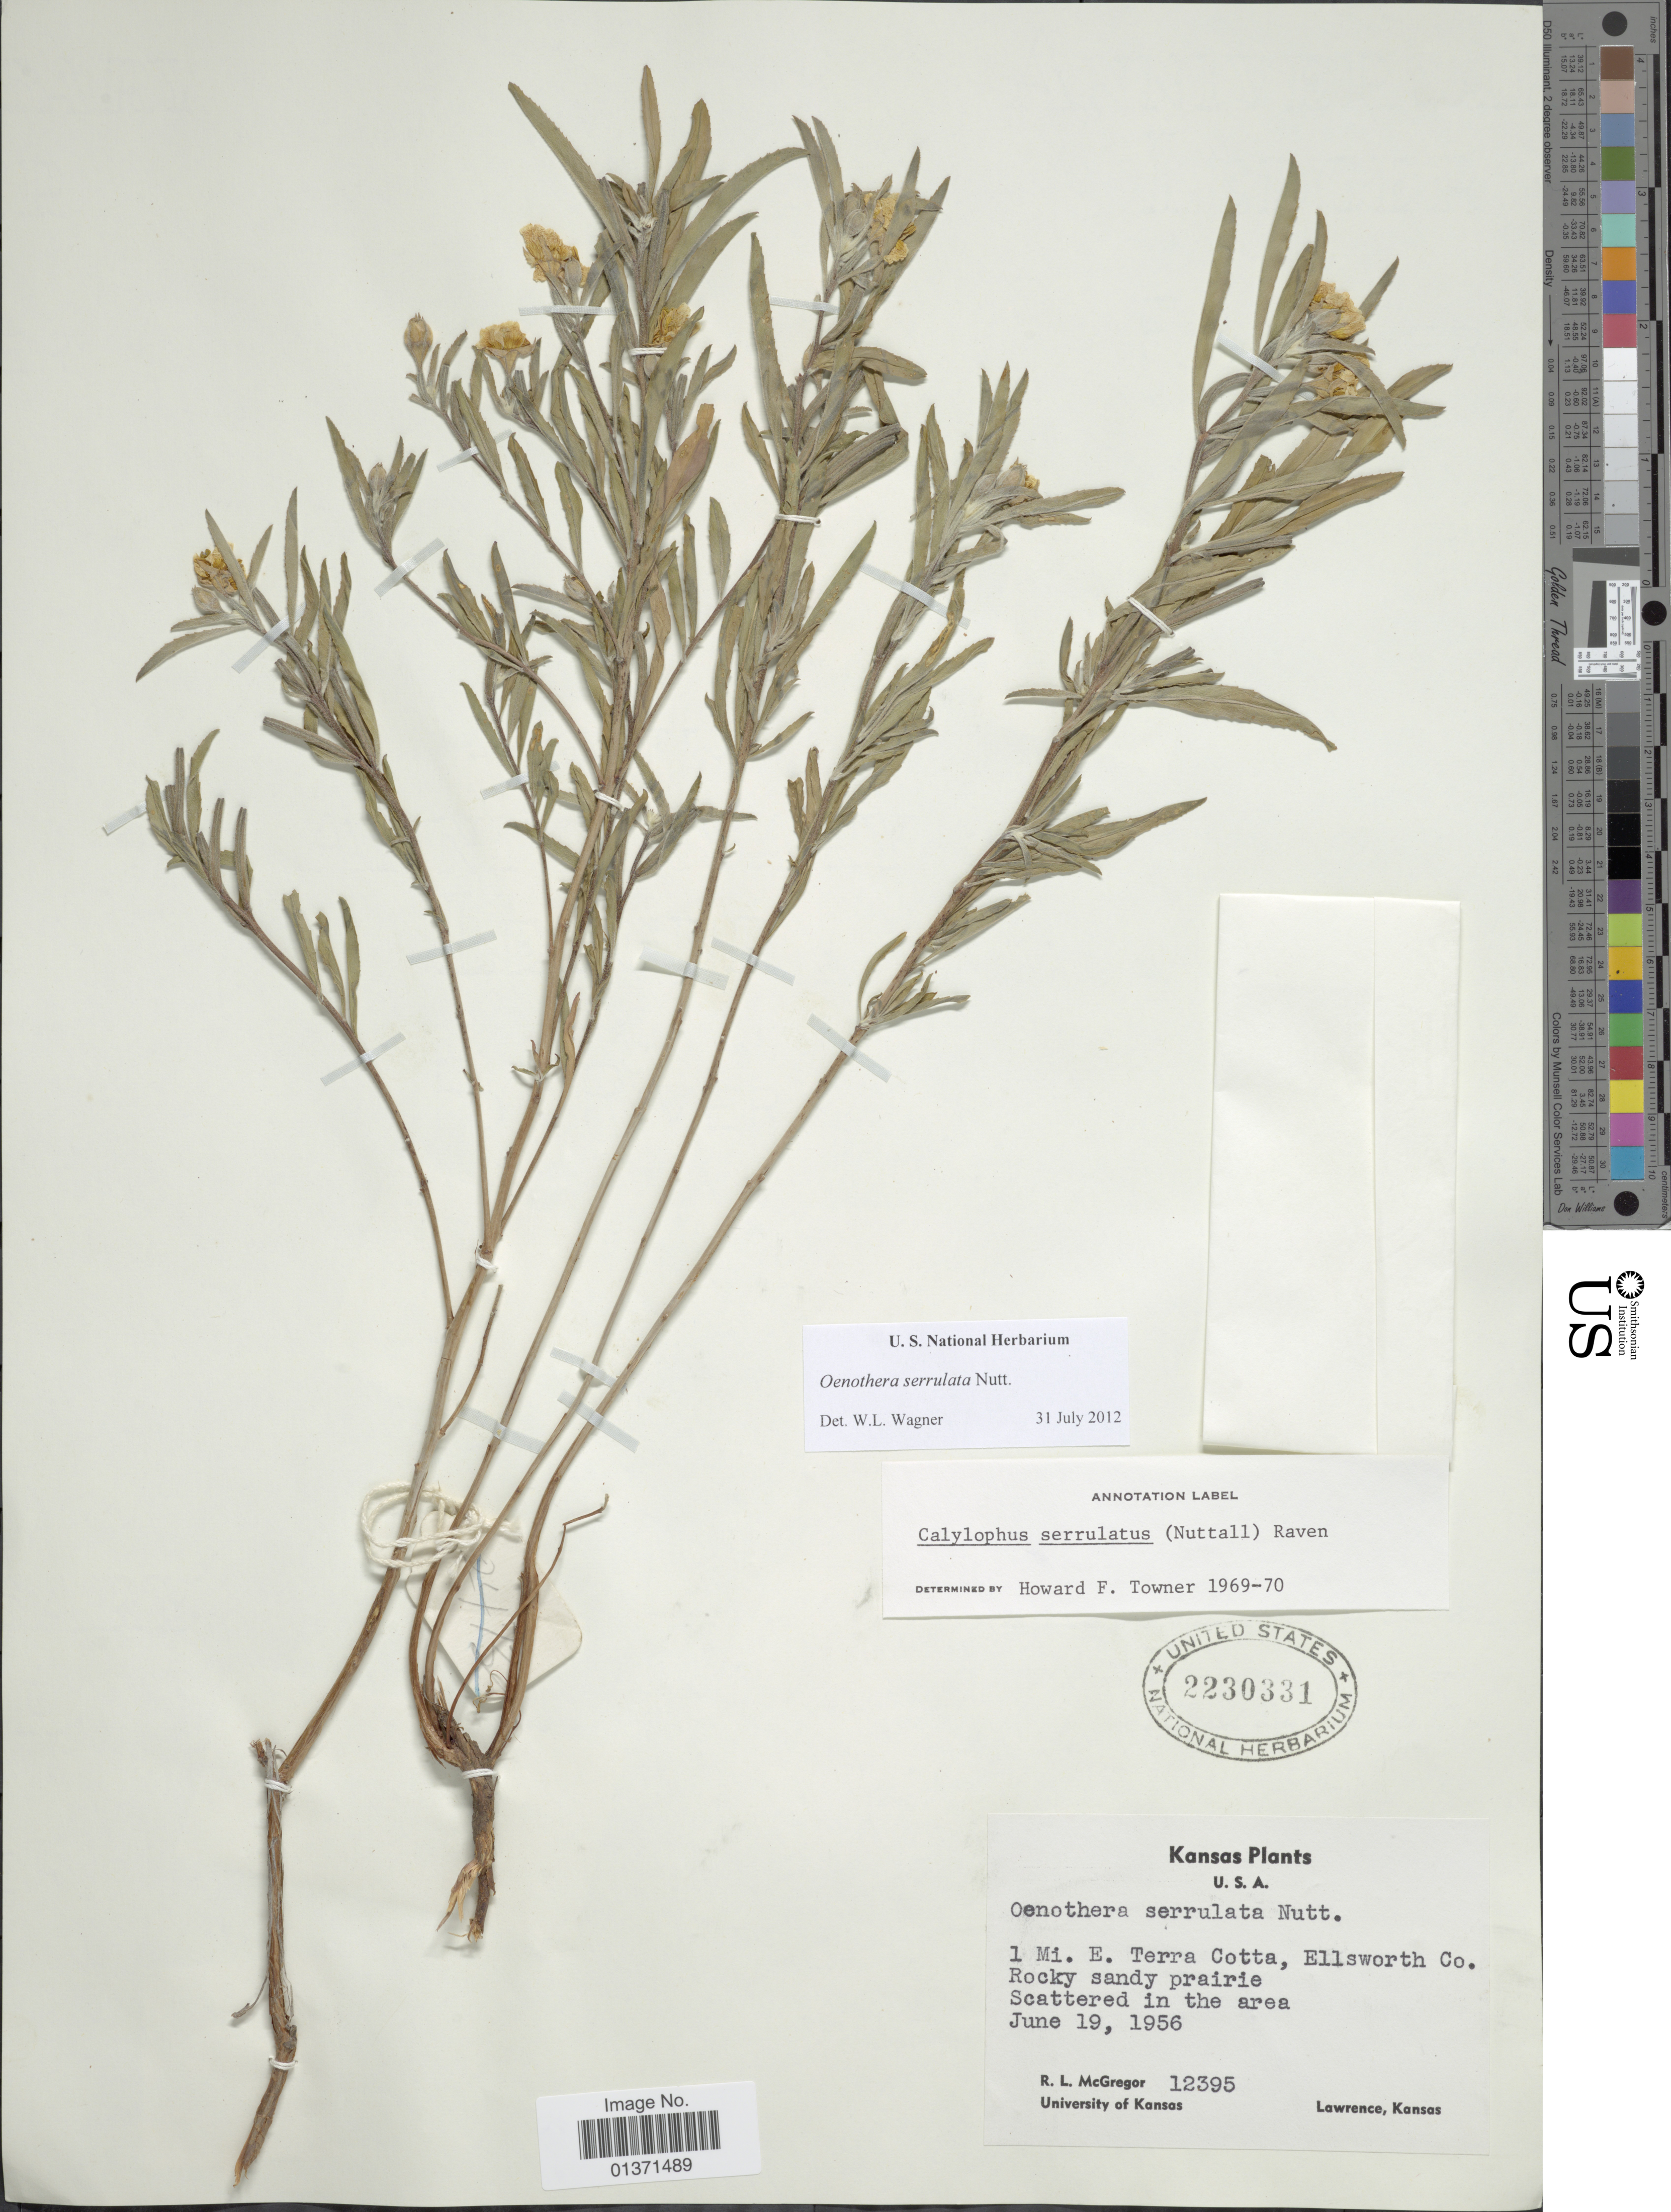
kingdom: Plantae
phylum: Tracheophyta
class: Magnoliopsida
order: Myrtales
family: Onagraceae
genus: Oenothera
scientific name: Oenothera serrulata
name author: Nutt.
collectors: R. McGregor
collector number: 12395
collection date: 1956-06-19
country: United States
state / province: Kansas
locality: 1 Mi. E. Terra Cotta, Ellsworth Co. Rocky sandy prairie, Lawrence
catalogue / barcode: US 2230331